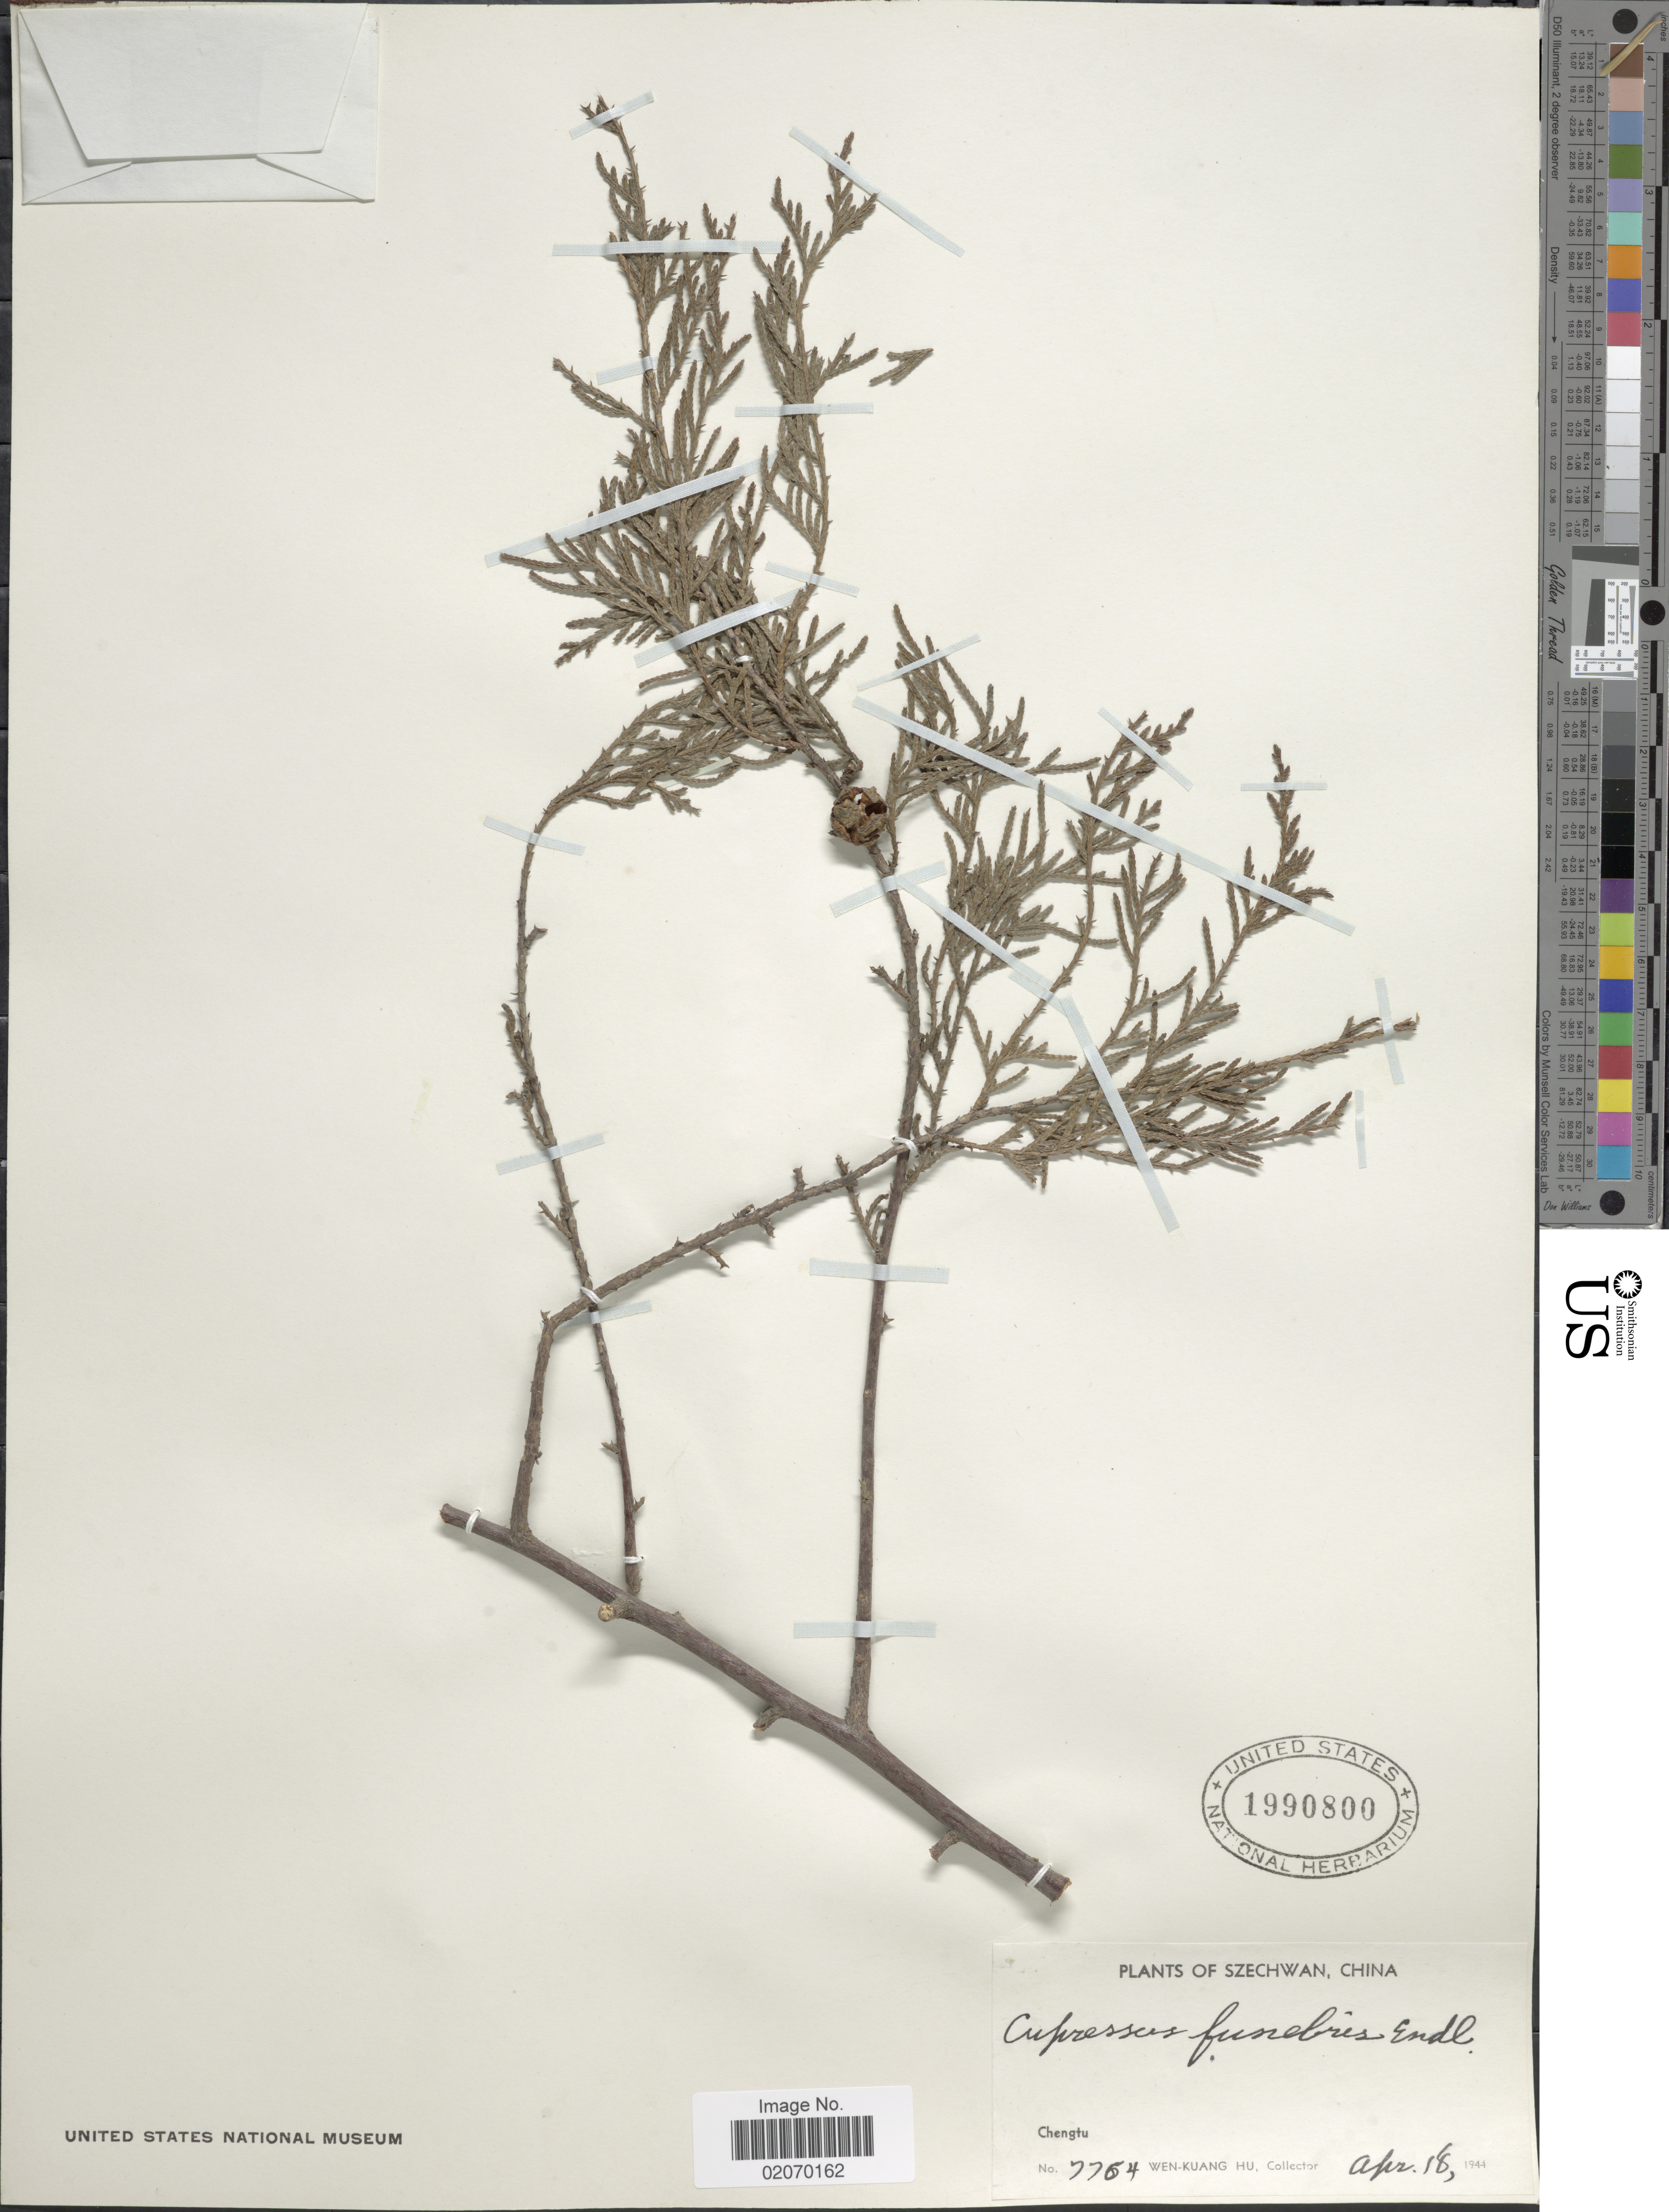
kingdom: Plantae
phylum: Tracheophyta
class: Pinopsida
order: Pinales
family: Cupressaceae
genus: Cupressus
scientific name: Cupressus funebris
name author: Endl.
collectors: W. K. Hu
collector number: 7764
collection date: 1944-04-18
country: China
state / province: Sichuan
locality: Szechwan, Chengtu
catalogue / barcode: US 1990800